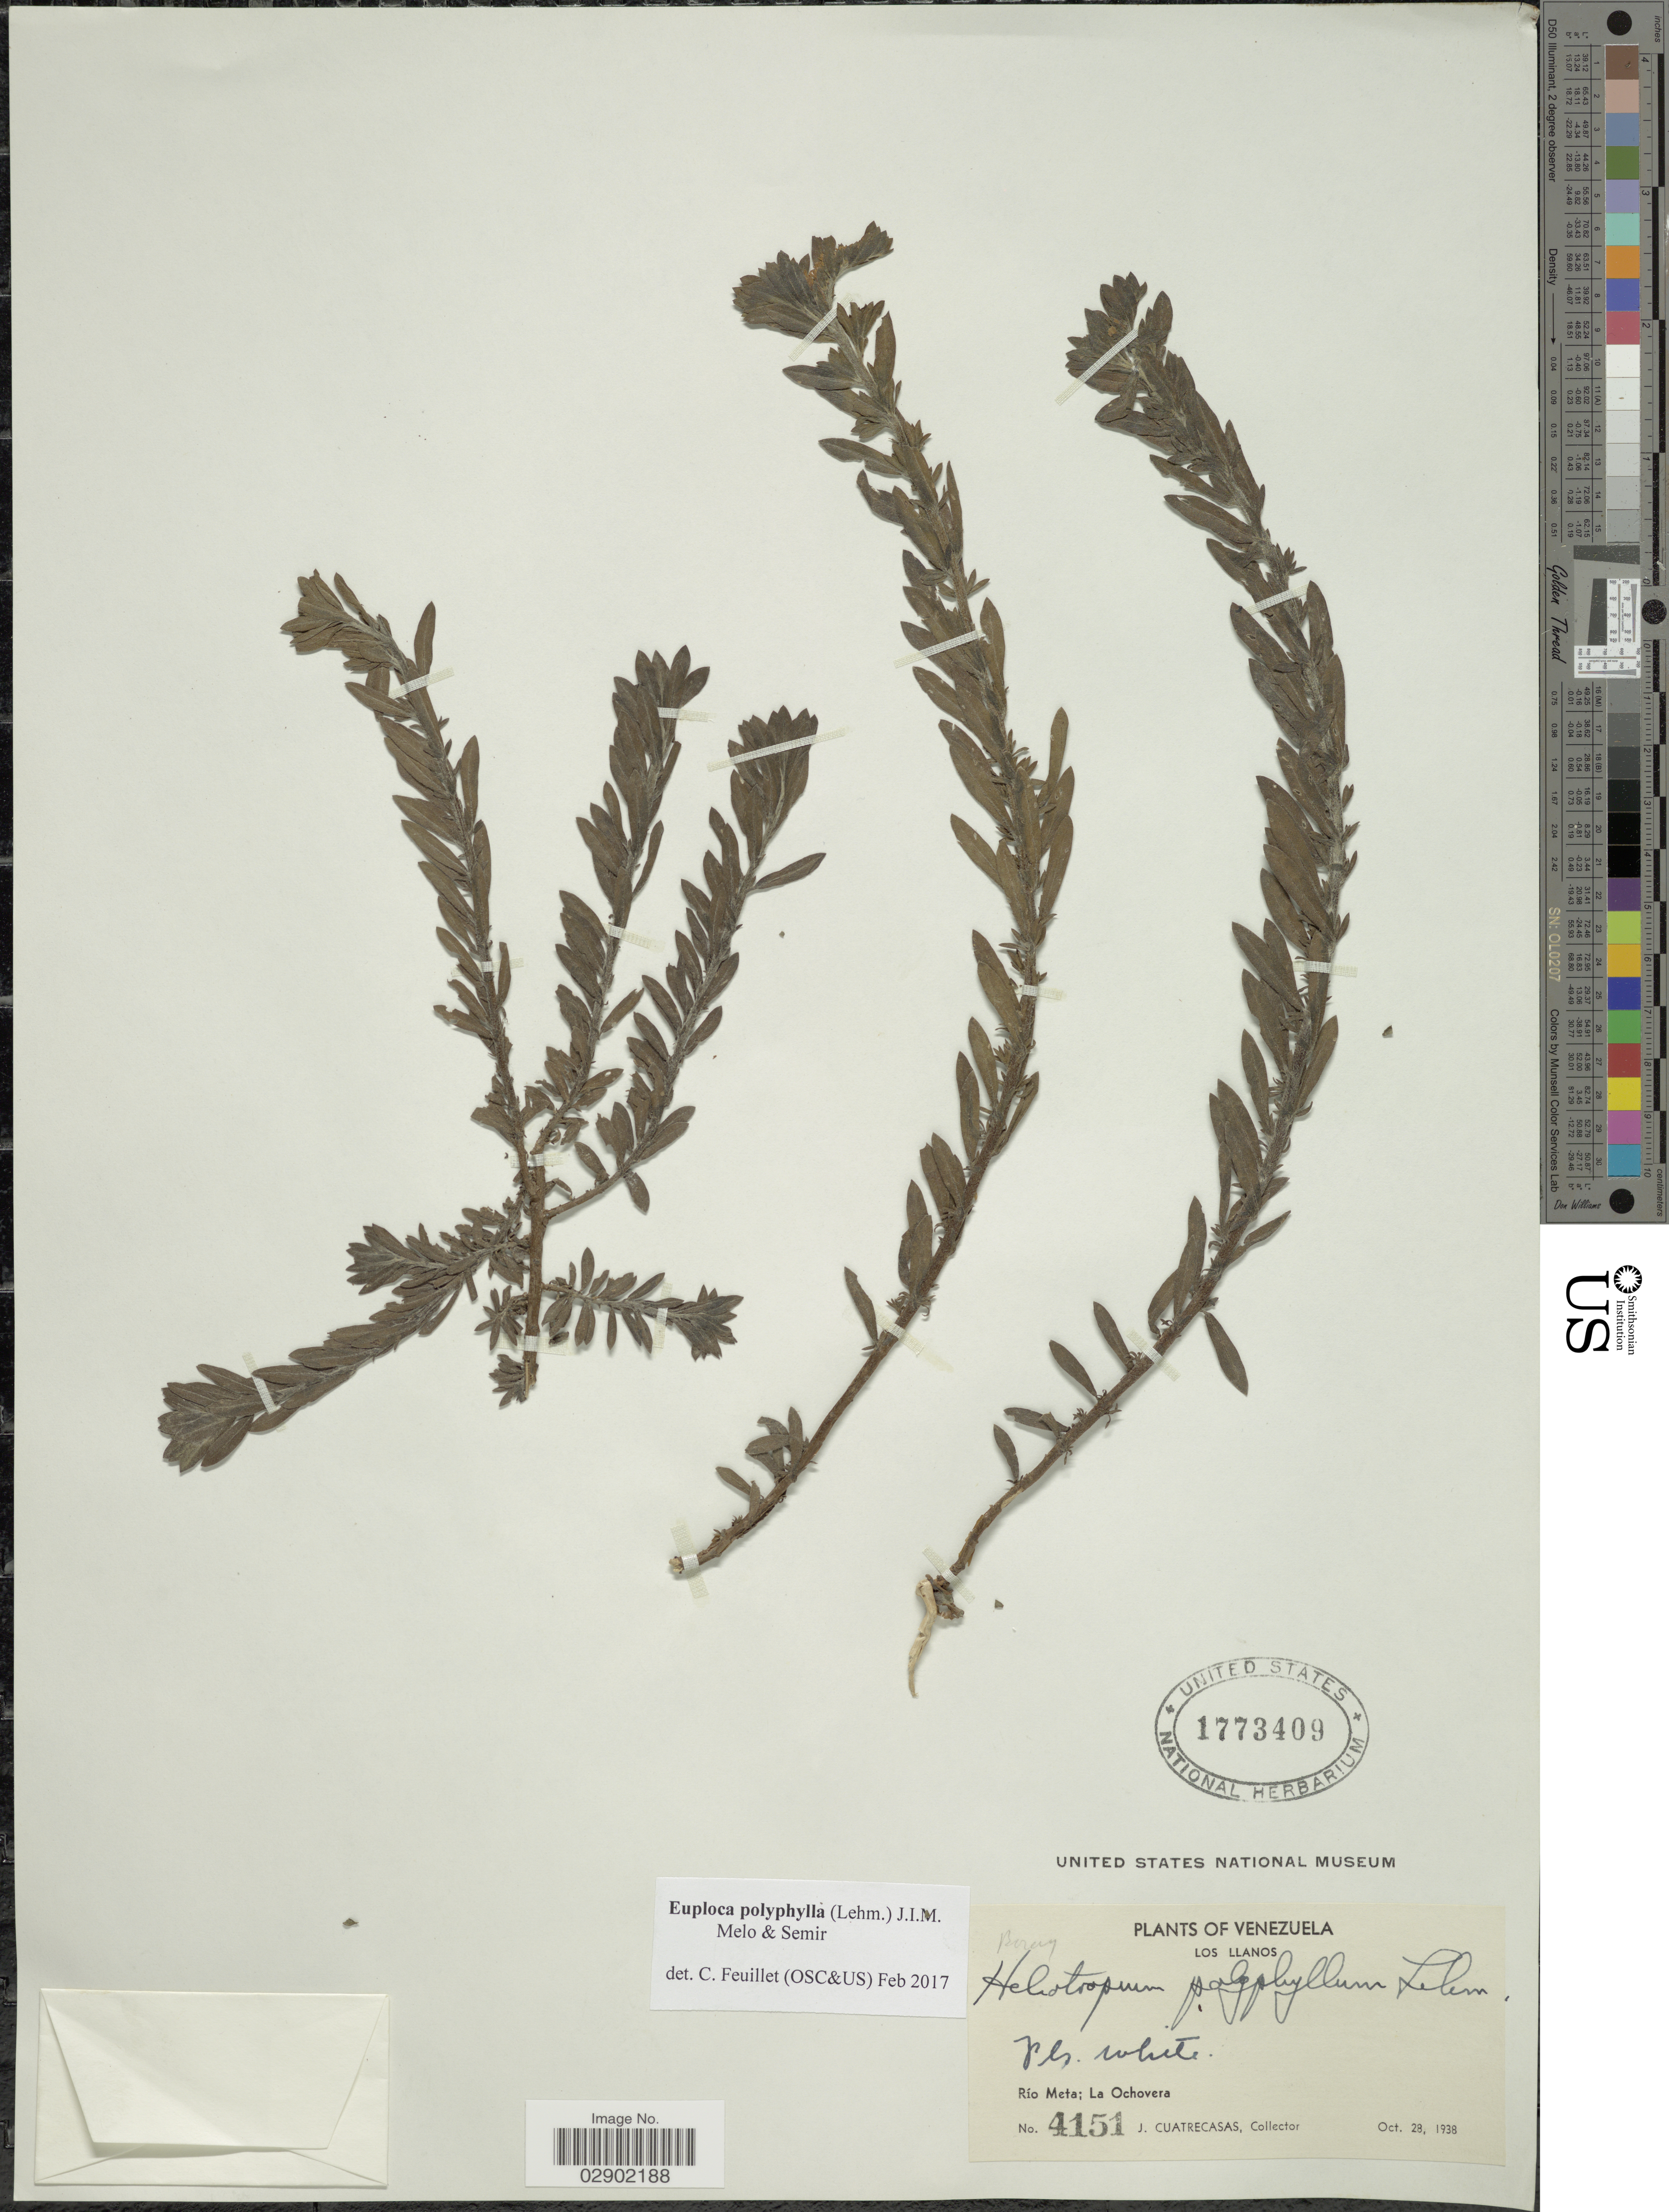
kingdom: Plantae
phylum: Tracheophyta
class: Magnoliopsida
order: Boraginales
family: Heliotropiaceae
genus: Euploca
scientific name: Euploca polyphylla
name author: (Lehm.) J.I.M. Melo & Semir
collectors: J. Cuatrecasas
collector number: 4151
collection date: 1938-10-28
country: Venezuela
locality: Los Llanos. Río Meta; La Ochovera.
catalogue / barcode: US 1773409